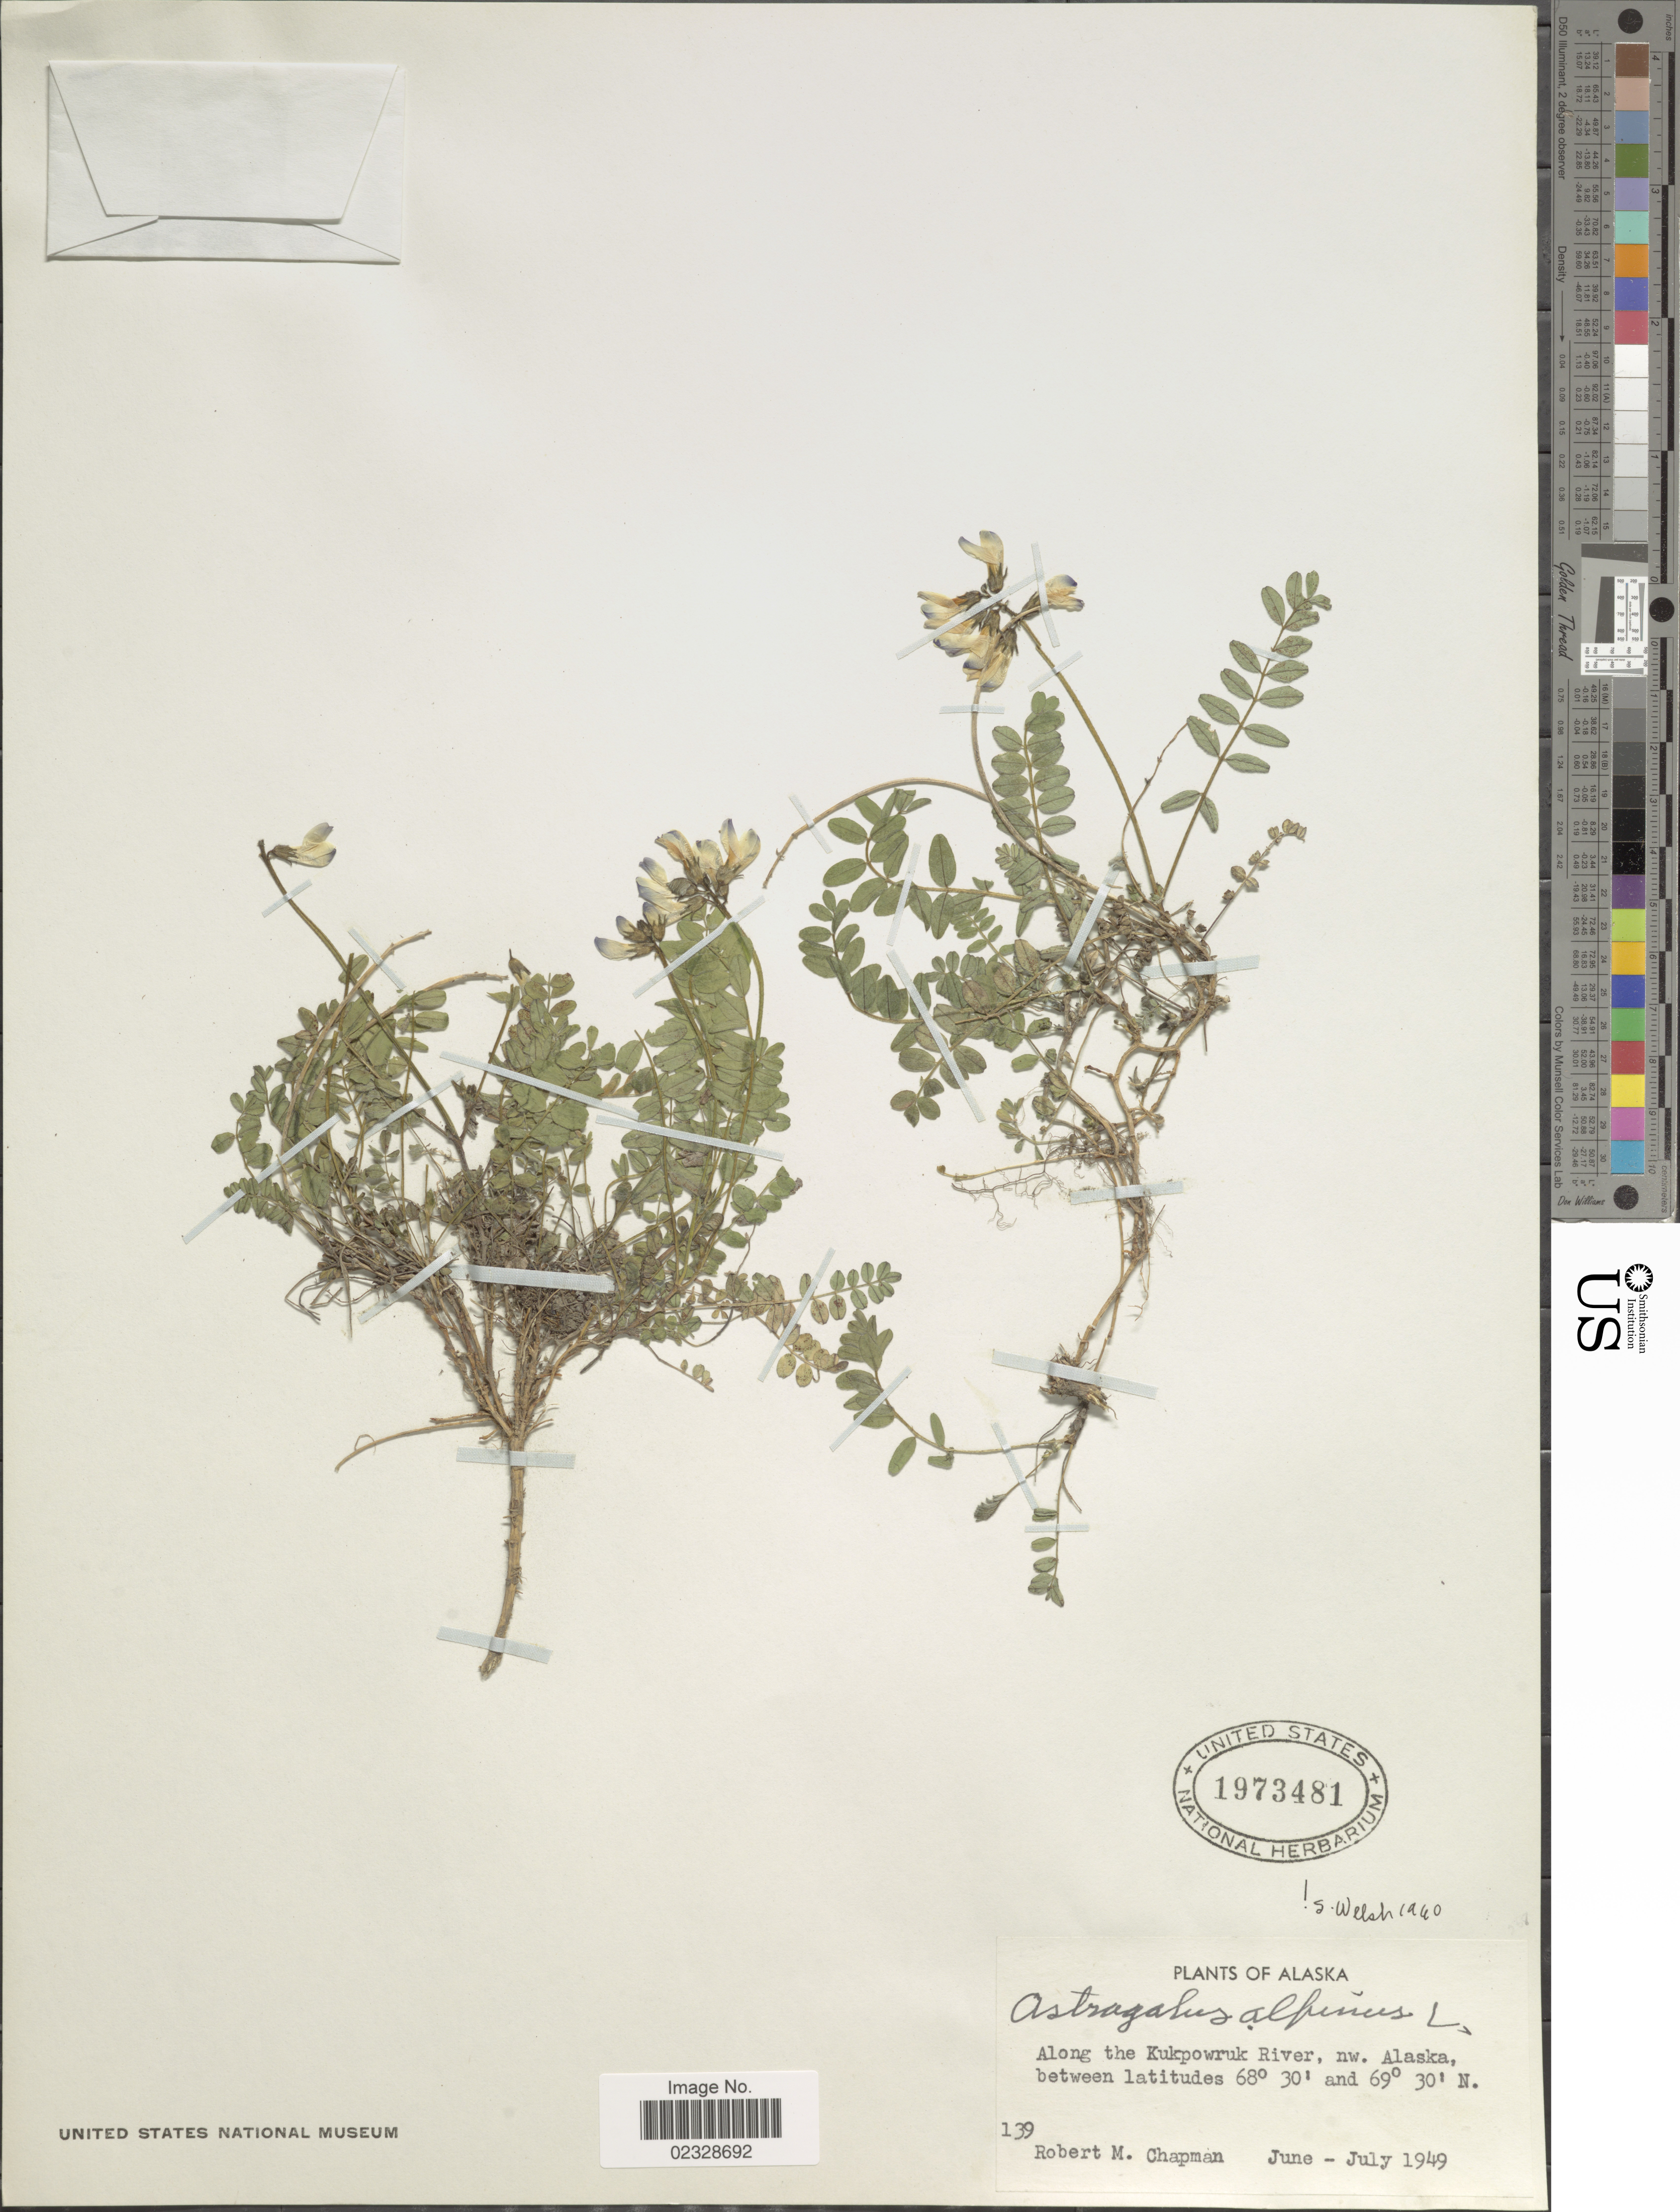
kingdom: Plantae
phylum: Tracheophyta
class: Magnoliopsida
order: Fabales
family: Fabaceae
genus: Astragalus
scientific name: Astragalus alpinus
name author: L.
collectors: R. M. Chapman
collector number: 139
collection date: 1949-06/1949-07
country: United States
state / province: Alaska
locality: Along the Kukpowruk River, nw. Alaska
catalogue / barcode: US 1973481